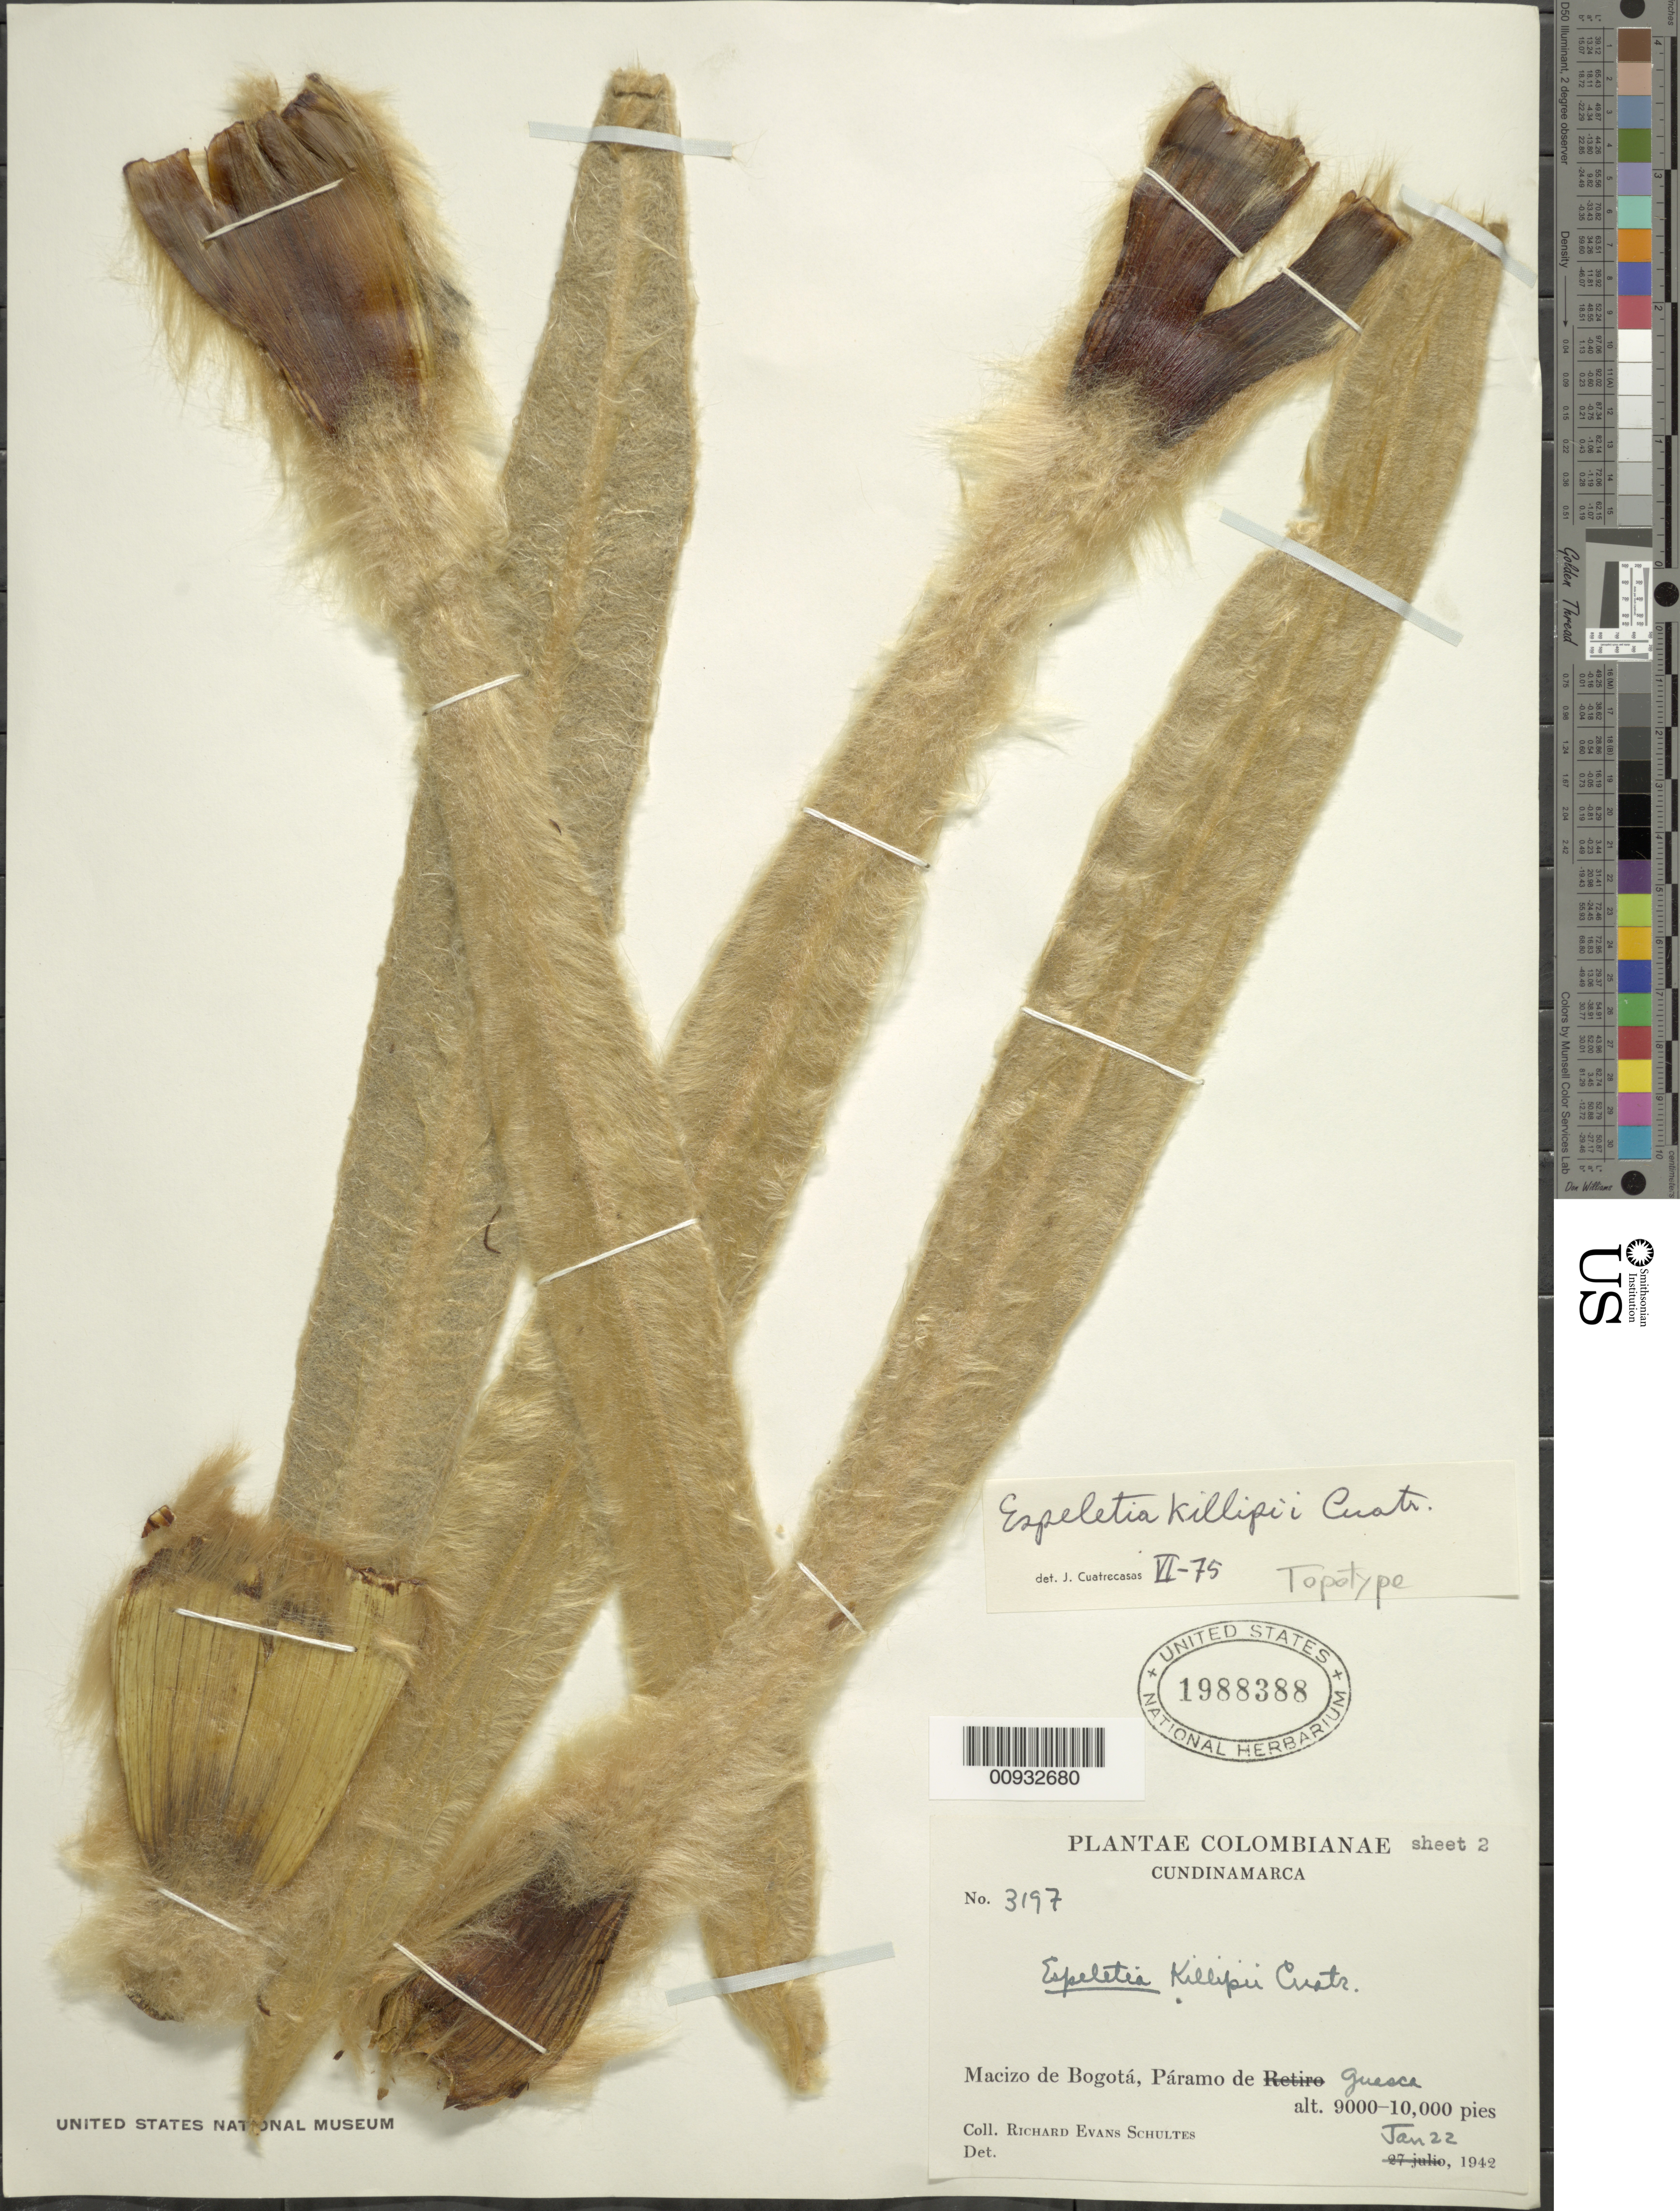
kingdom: Plantae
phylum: Tracheophyta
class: Magnoliopsida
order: Asterales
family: Asteraceae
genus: Espeletia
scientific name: Espeletia killipii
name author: Cuatrec.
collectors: R. E. Schultes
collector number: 3197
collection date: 1942-01-22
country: Colombia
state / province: Cundinamarca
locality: Macizo de Bogota, Paramo de Guasca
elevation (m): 2743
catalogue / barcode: US 1988388